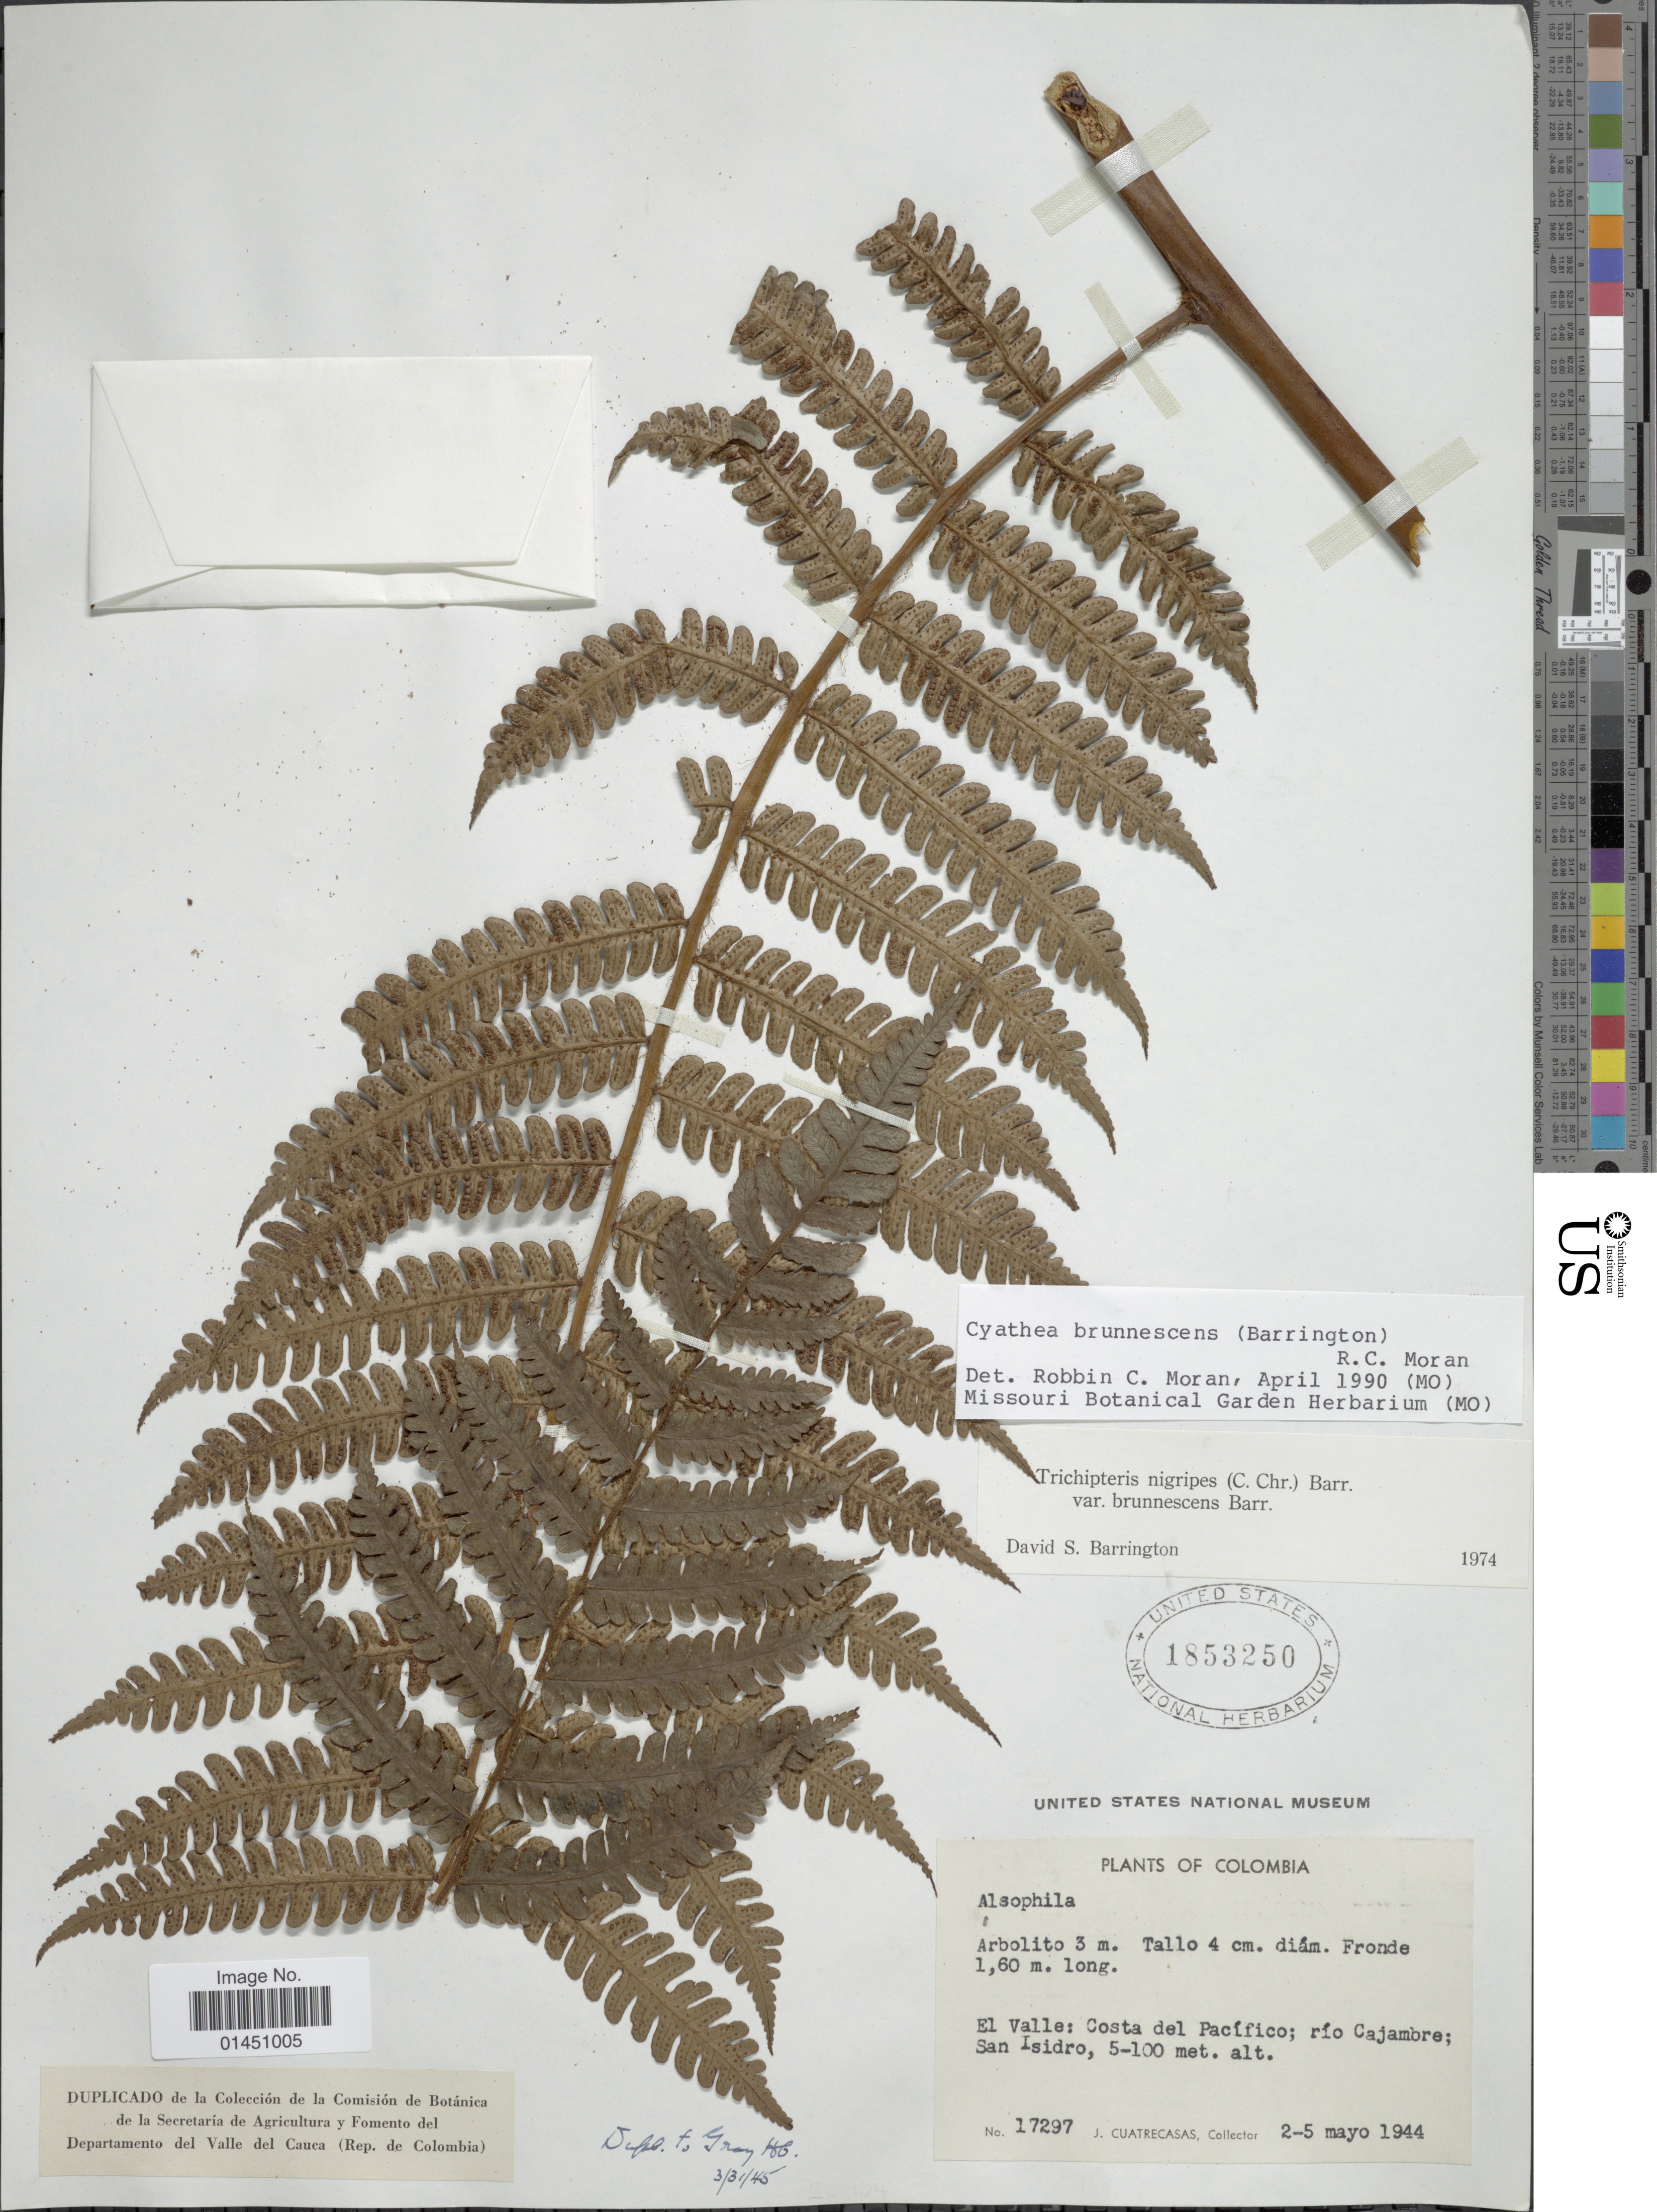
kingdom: Plantae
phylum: Tracheophyta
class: Polypodiopsida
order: Cyatheales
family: Cyatheaceae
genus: Cyathea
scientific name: Cyathea brunnescens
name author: (Barrington) R.C. Moran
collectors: J. Cuatrecasas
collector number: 17297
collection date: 1944-05-02/1944-05-05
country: Colombia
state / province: Valle del Cauca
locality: El Valle: Costa del Pacifico: rio Cajambre; San Isidro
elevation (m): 5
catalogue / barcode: US 1853250